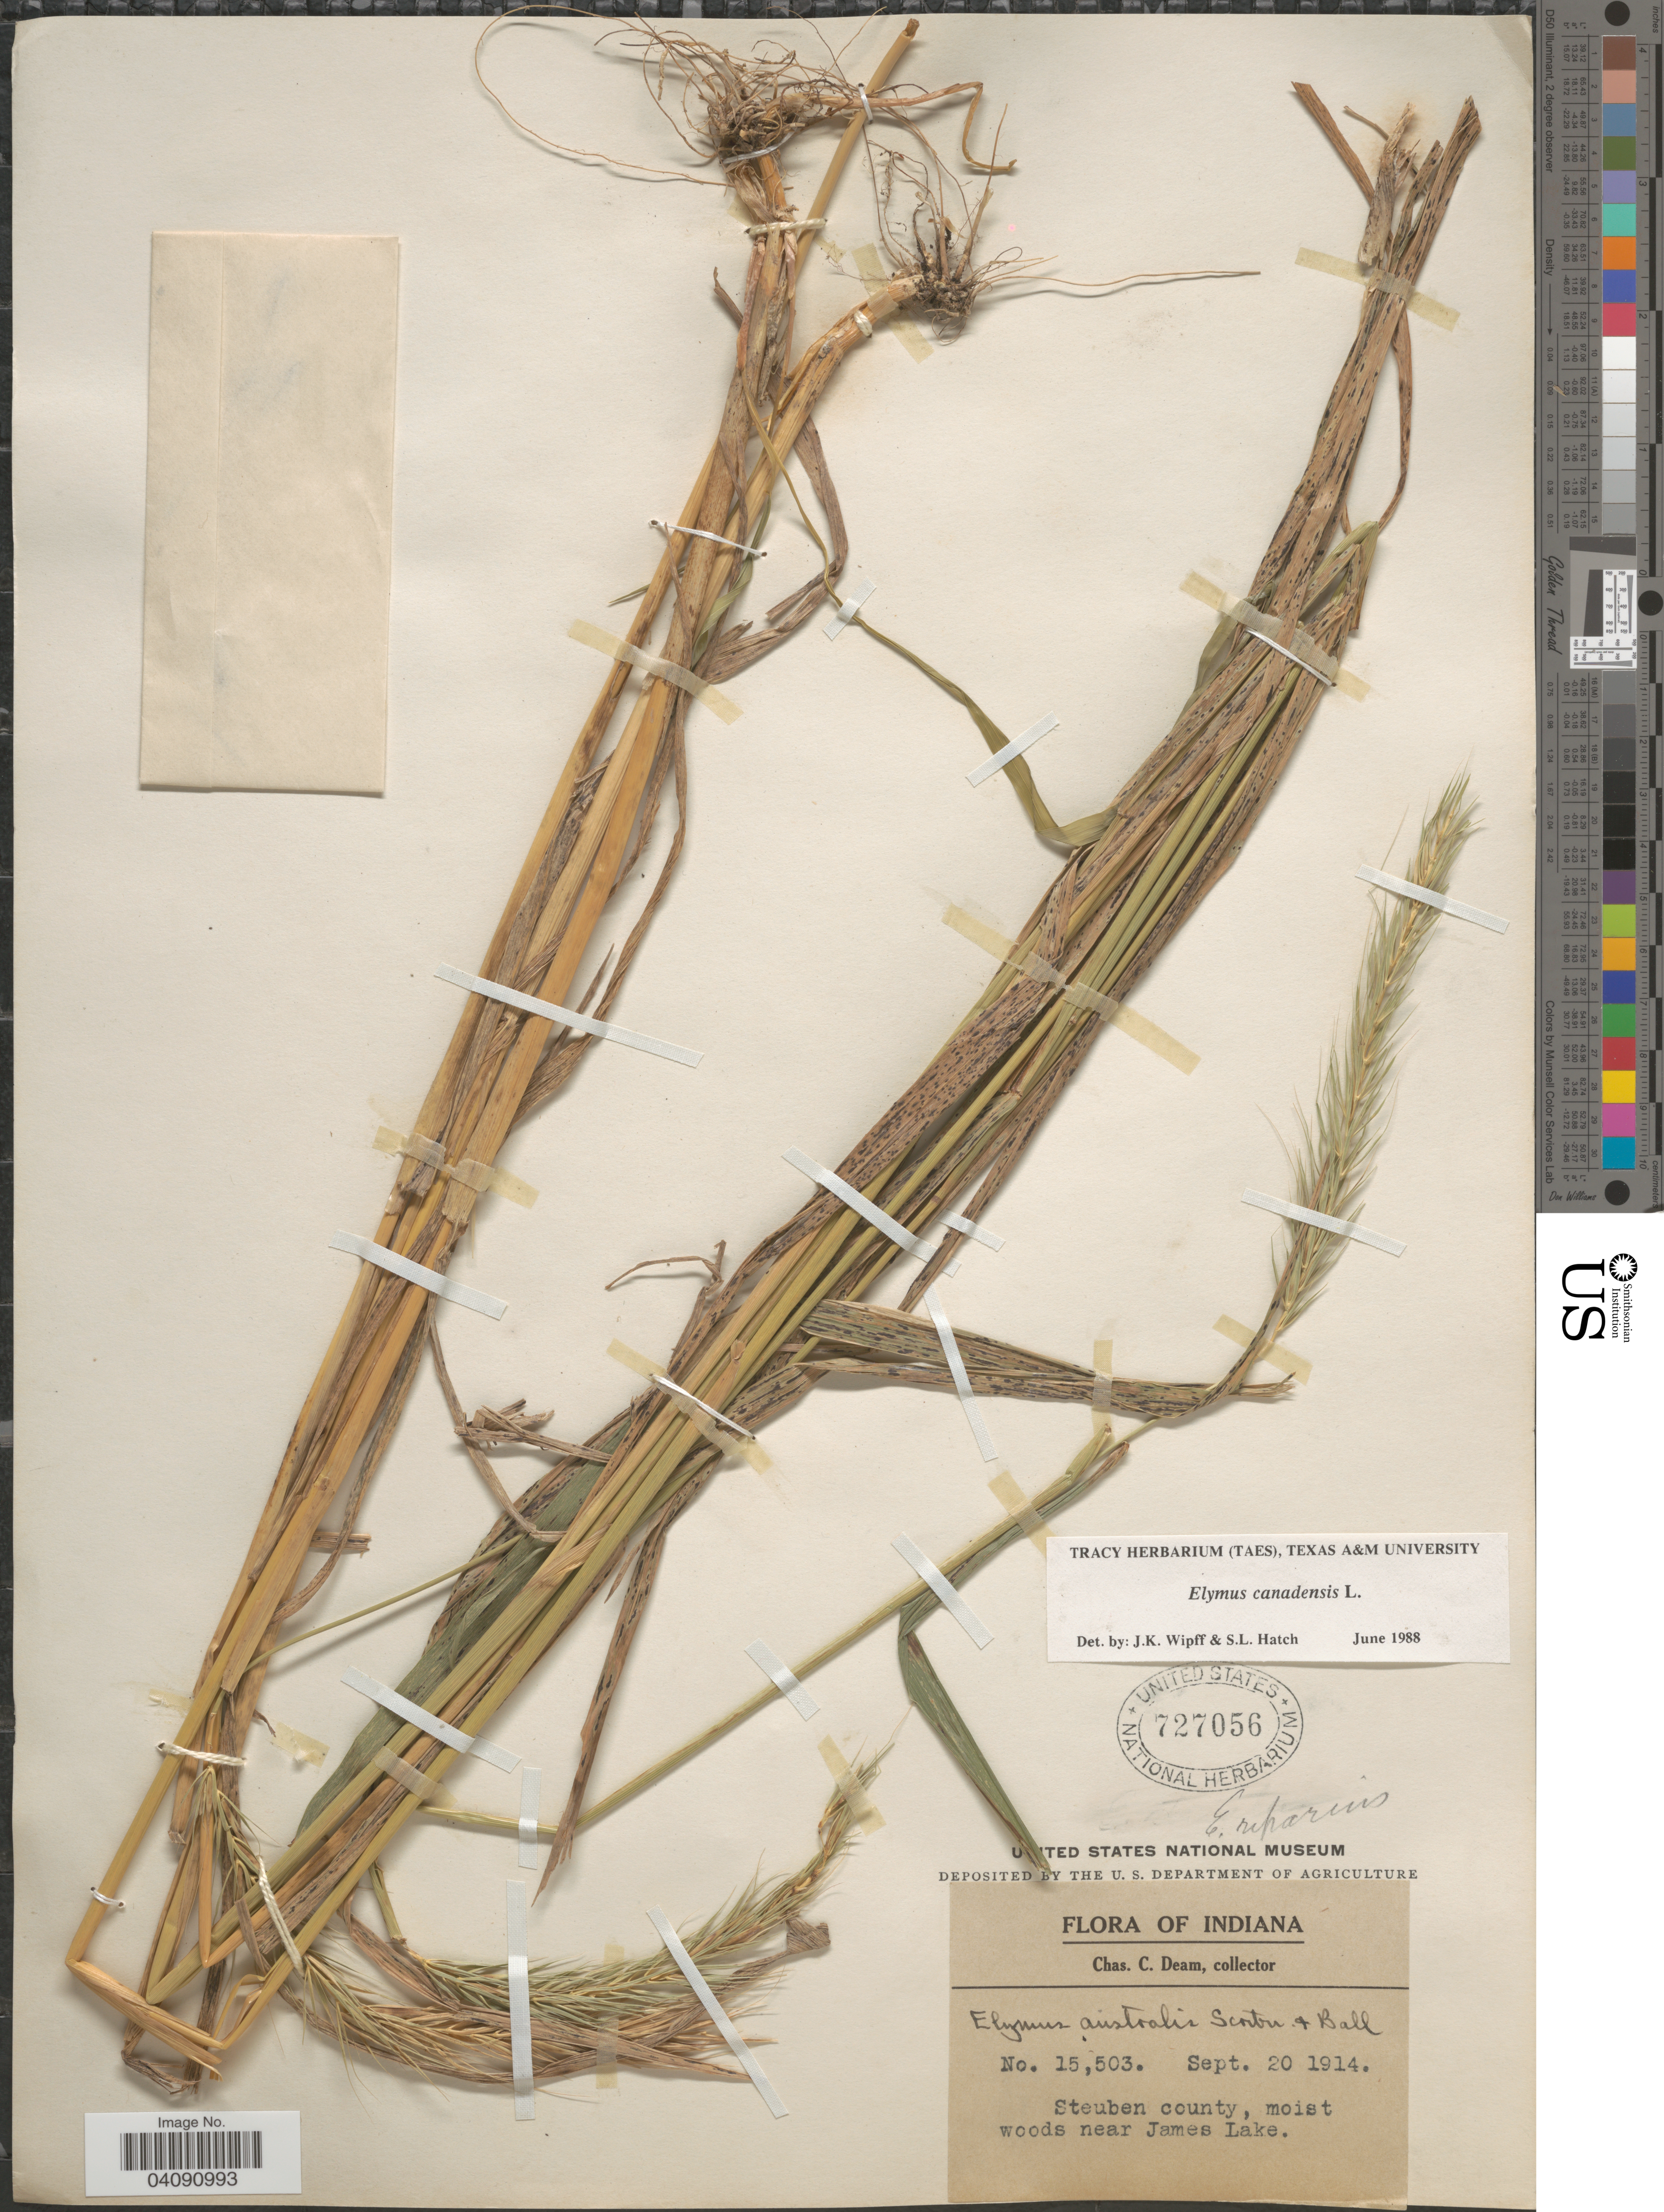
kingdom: Plantae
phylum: Tracheophyta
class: Liliopsida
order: Poales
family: Poaceae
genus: Elymus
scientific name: Elymus canadensis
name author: L.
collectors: C. C. Deam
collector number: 15503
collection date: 1914-09-20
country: United States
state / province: Indiana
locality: Steuben county, moist woods near James Lake.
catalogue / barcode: US 727056